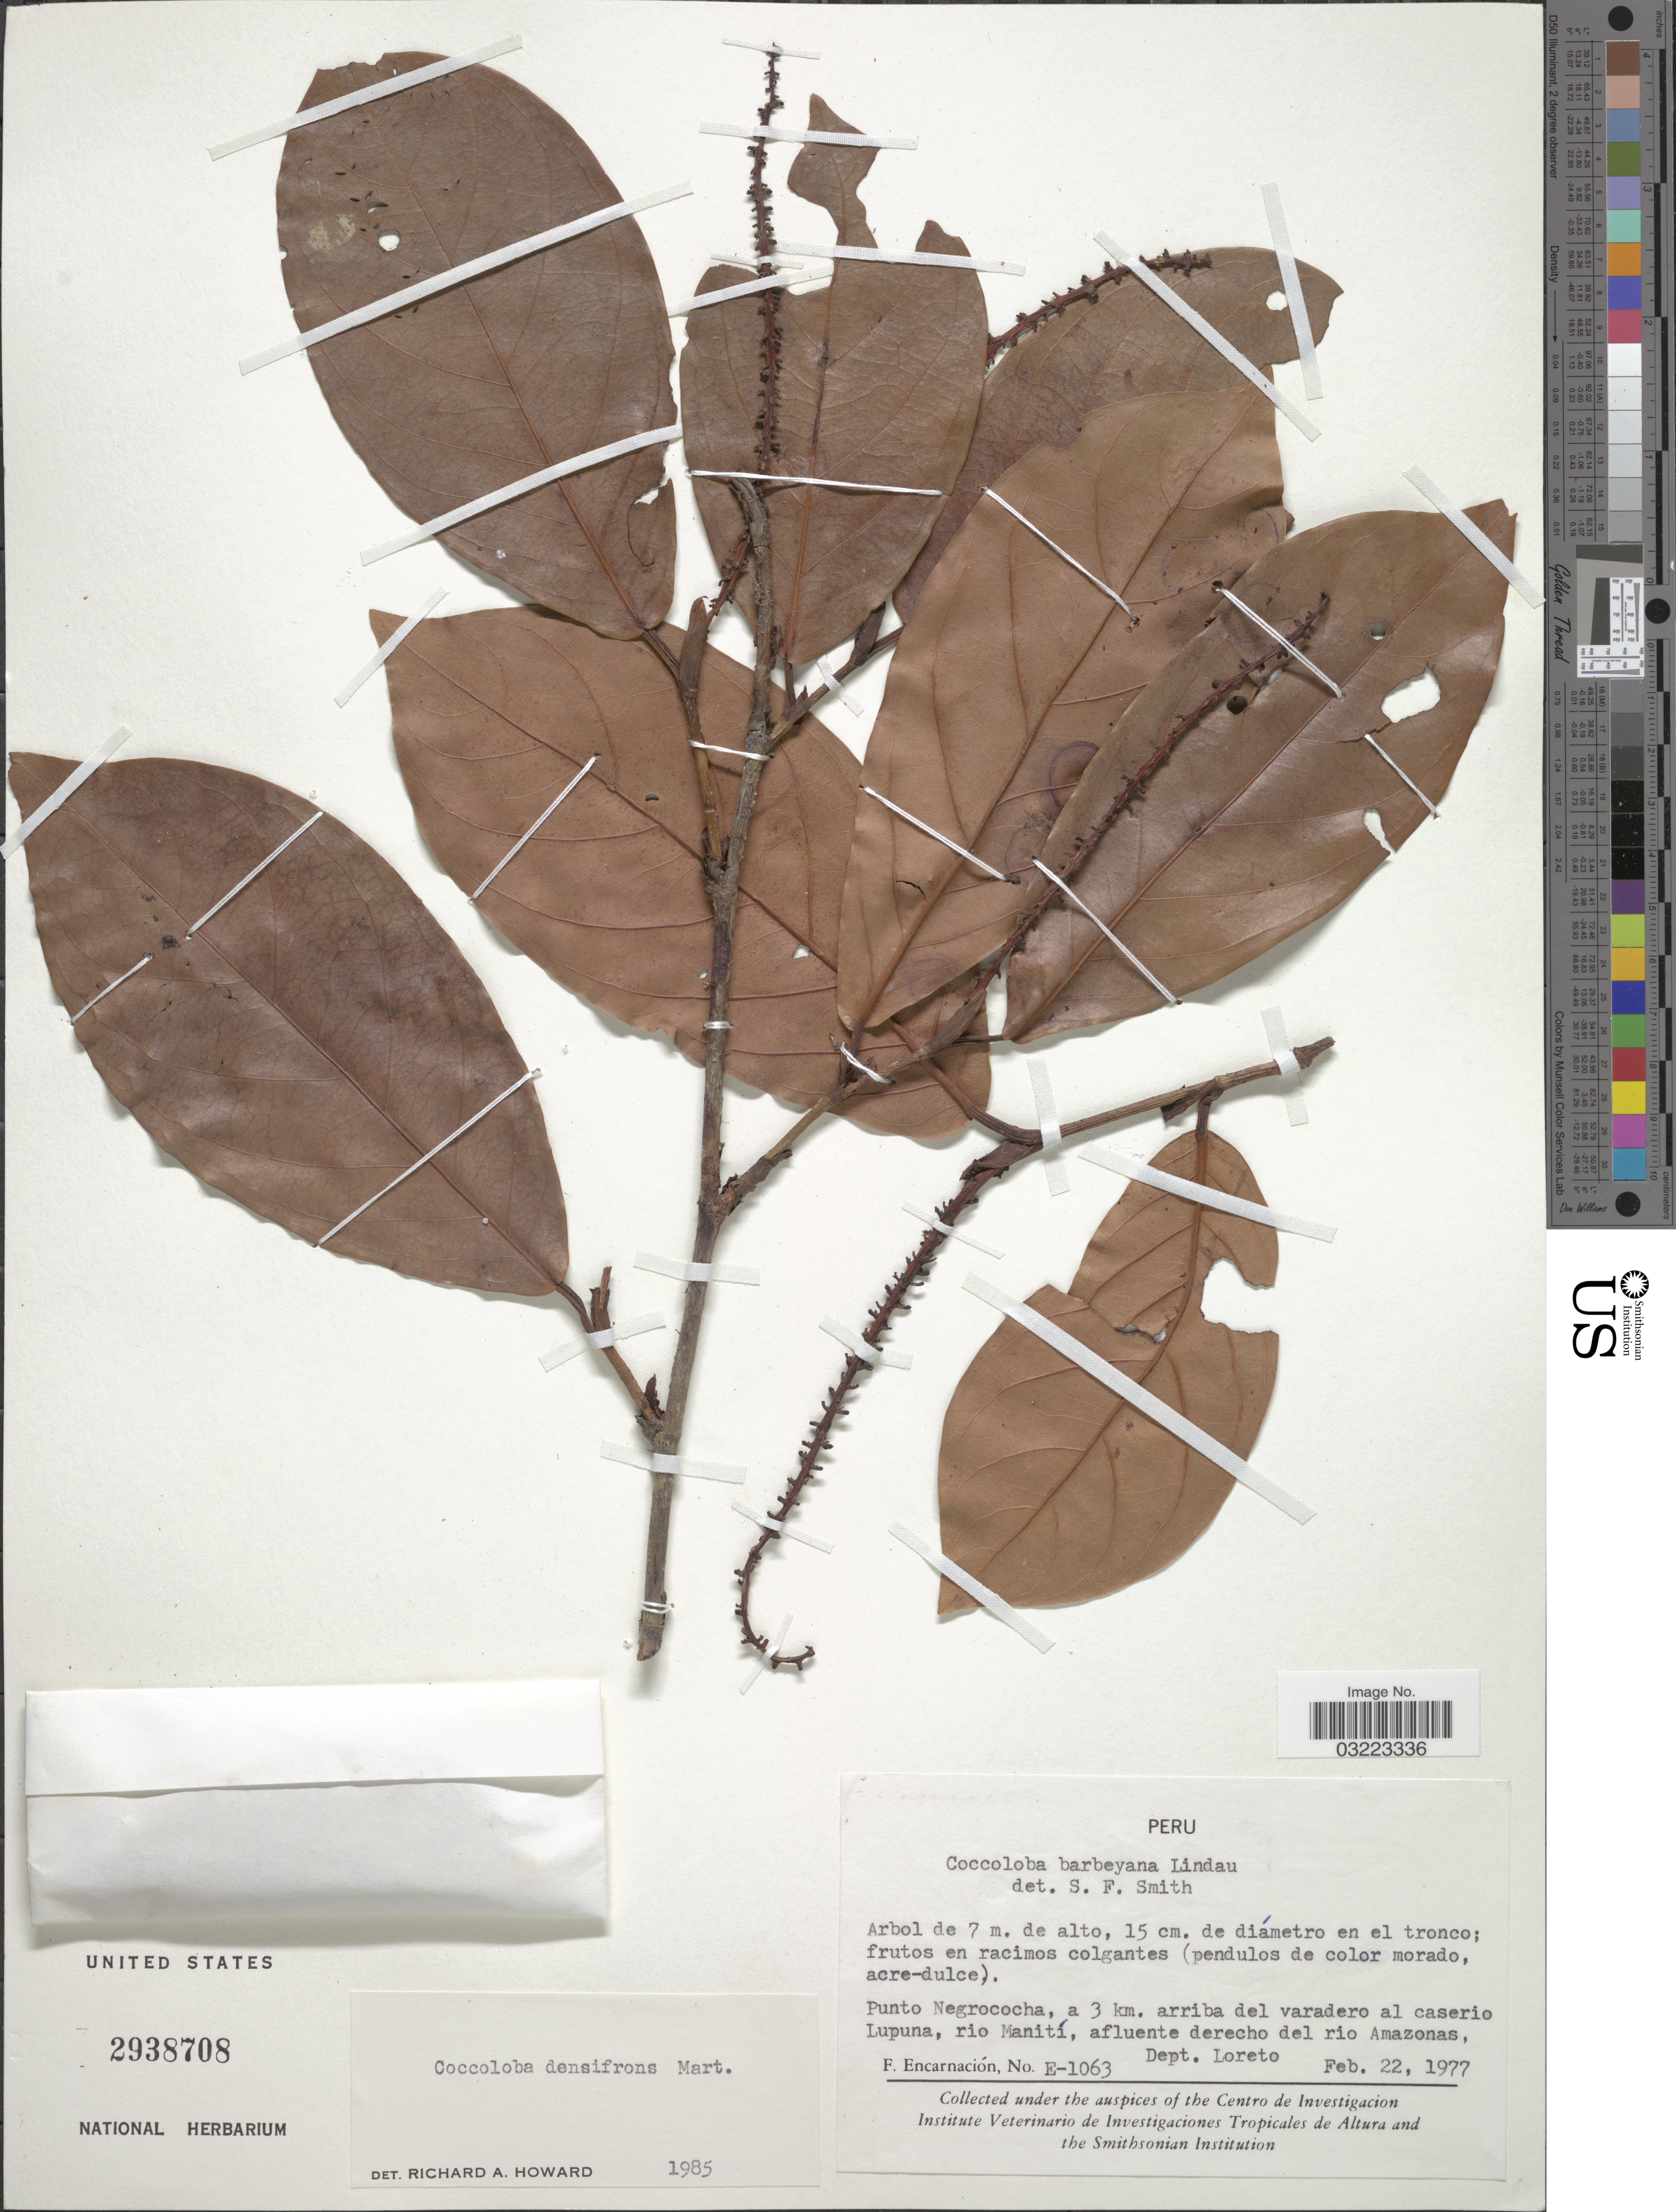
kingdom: Plantae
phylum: Tracheophyta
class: Magnoliopsida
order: Caryophyllales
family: Polygonaceae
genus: Coccoloba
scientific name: Coccoloba densifrons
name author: Mart. ex Meisn.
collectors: F. Encarnación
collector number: E-1063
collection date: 1977-02-22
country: Peru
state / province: Loreto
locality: Punto Negrococha, a 3 km. arriba del varadero al caserio Lupuna, rio Manití, afluente derecho del rio Amazonas. Dept. Loreto.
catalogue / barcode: US 2938708